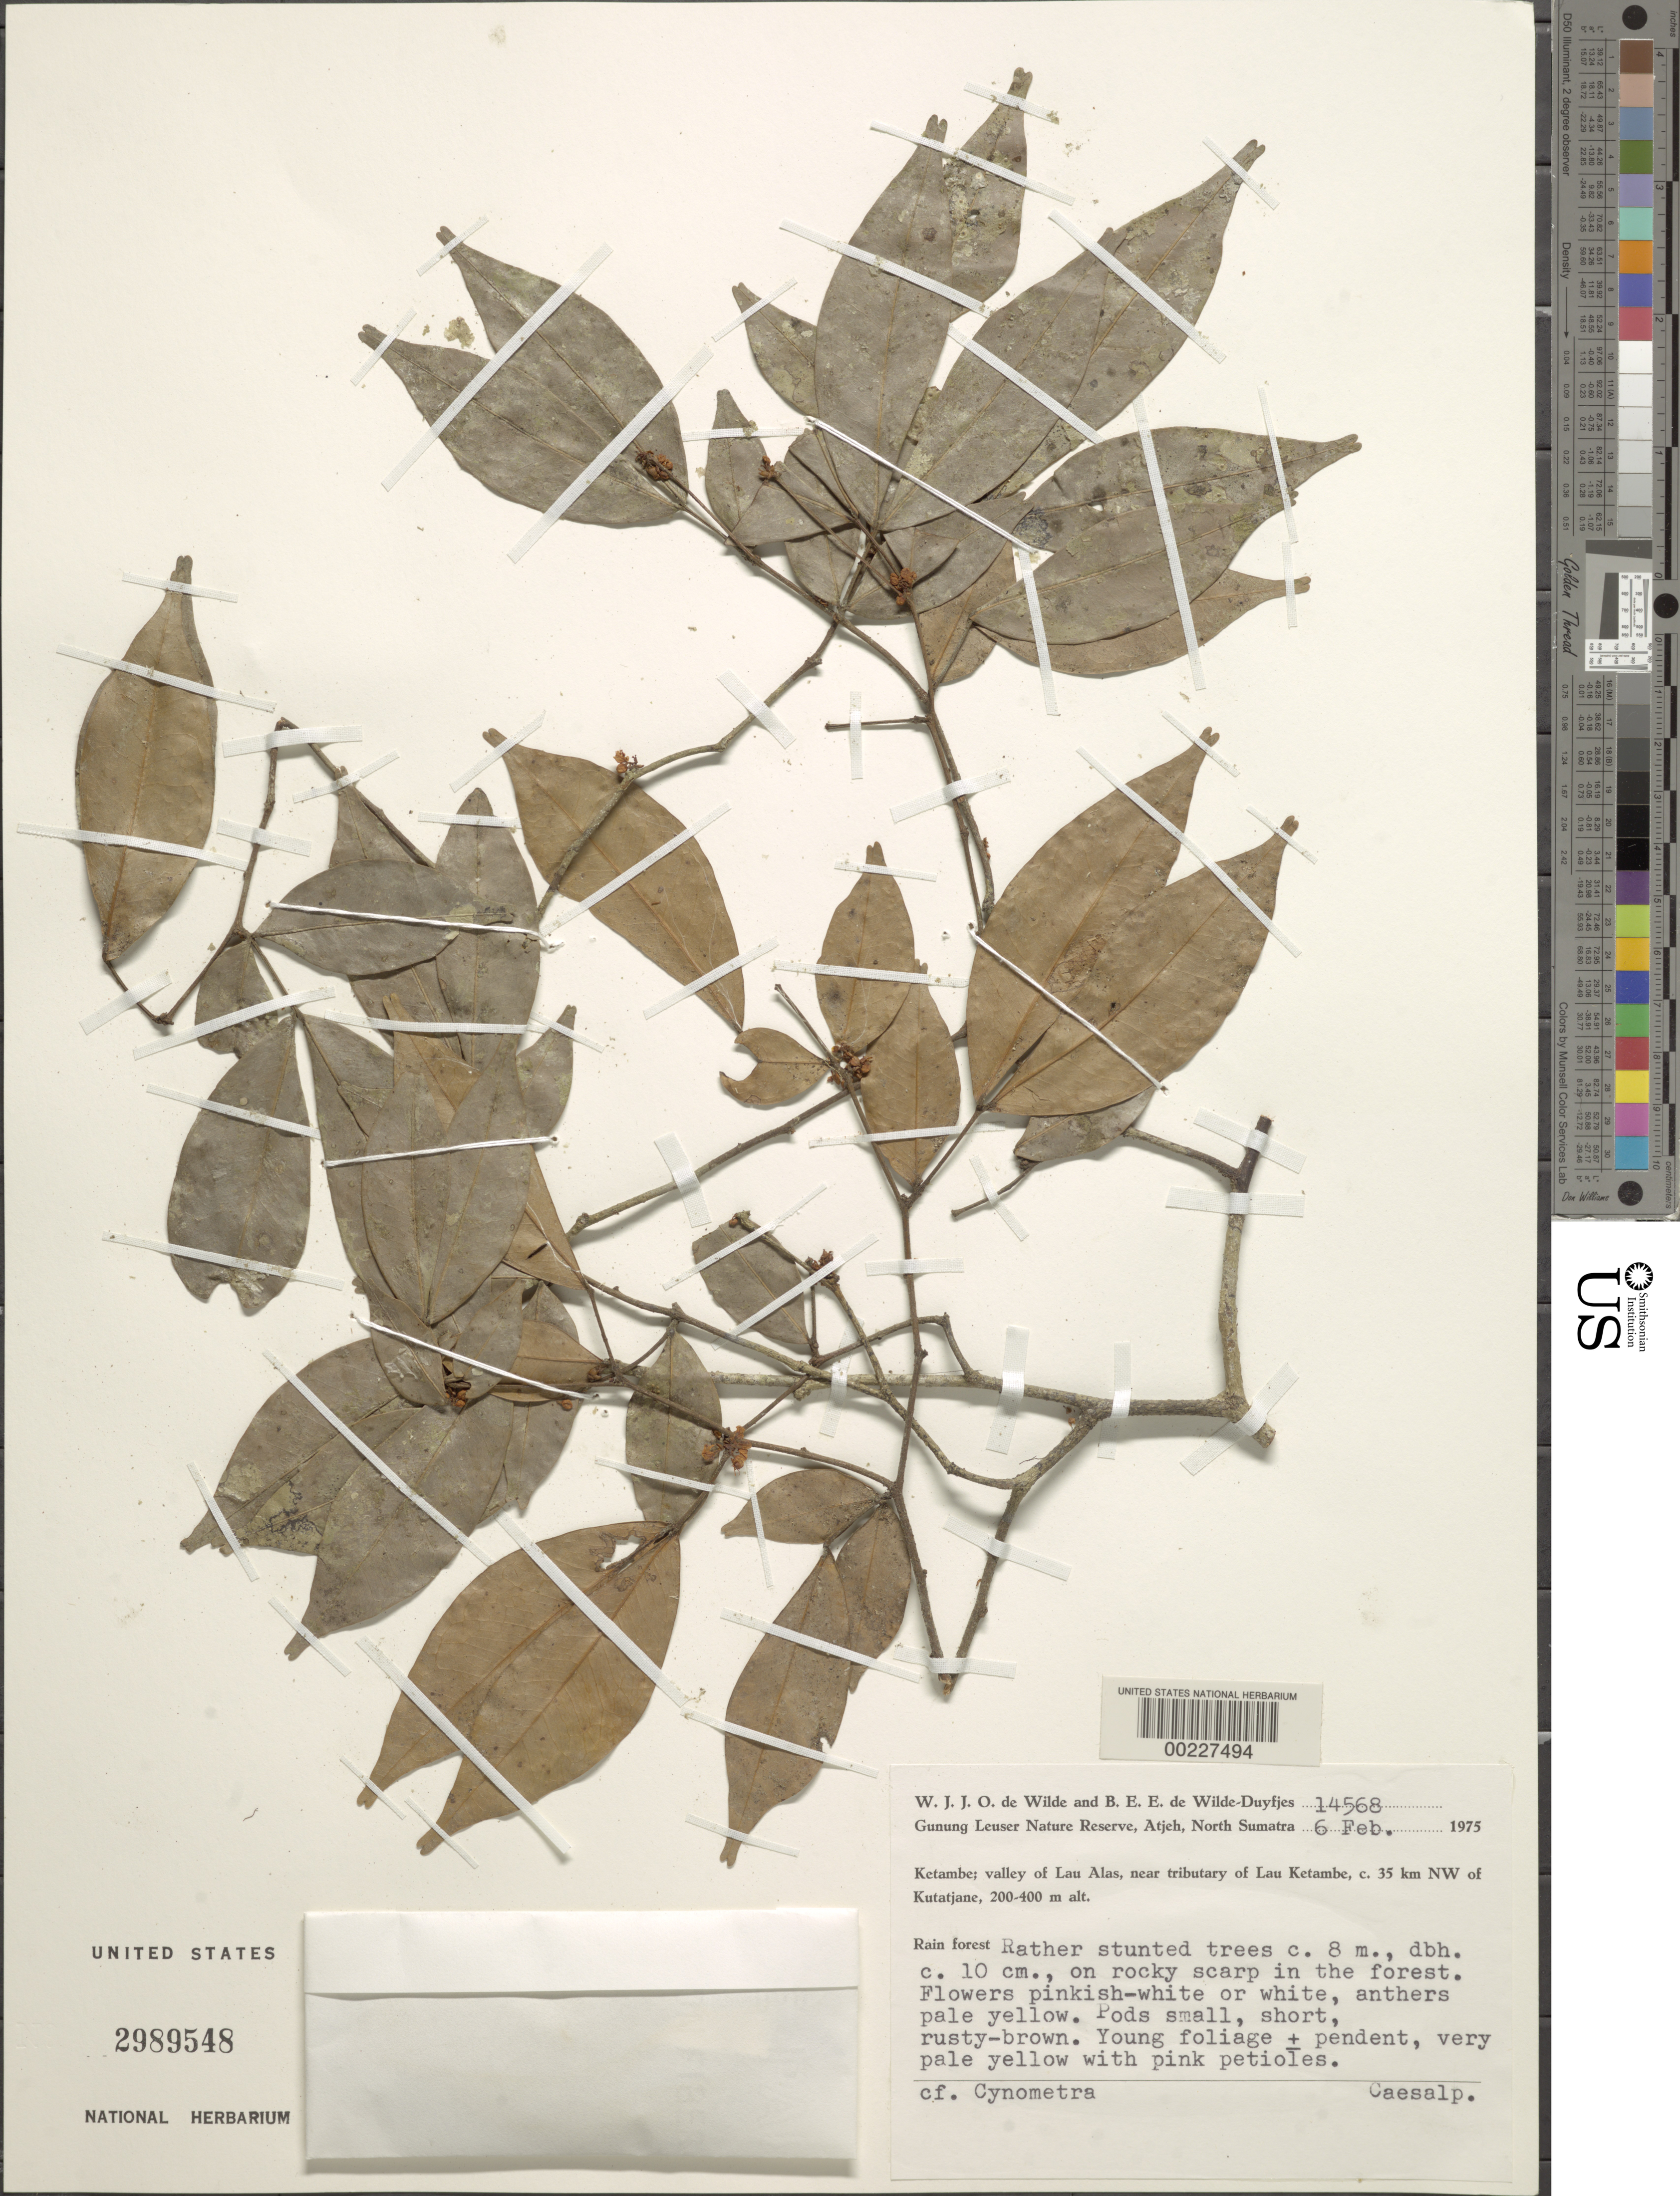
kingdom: Plantae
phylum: Tracheophyta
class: Magnoliopsida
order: Fabales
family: Fabaceae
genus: Cynometra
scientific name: Cynometra sp.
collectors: W. J. de Wilde & B. E. de Wilde-Duyfjes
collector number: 14568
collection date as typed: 06 Feb 1975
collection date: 1975-02-06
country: Indonesia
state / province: Sumatra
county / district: Sumatera Utara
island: Sumatra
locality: Ketambe; valley of lau alas, near tributary of lau ketambe, ca 35 km nw of kutatjane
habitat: Rain forest; on rocky scarp in forest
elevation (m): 200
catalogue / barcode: US 2989548